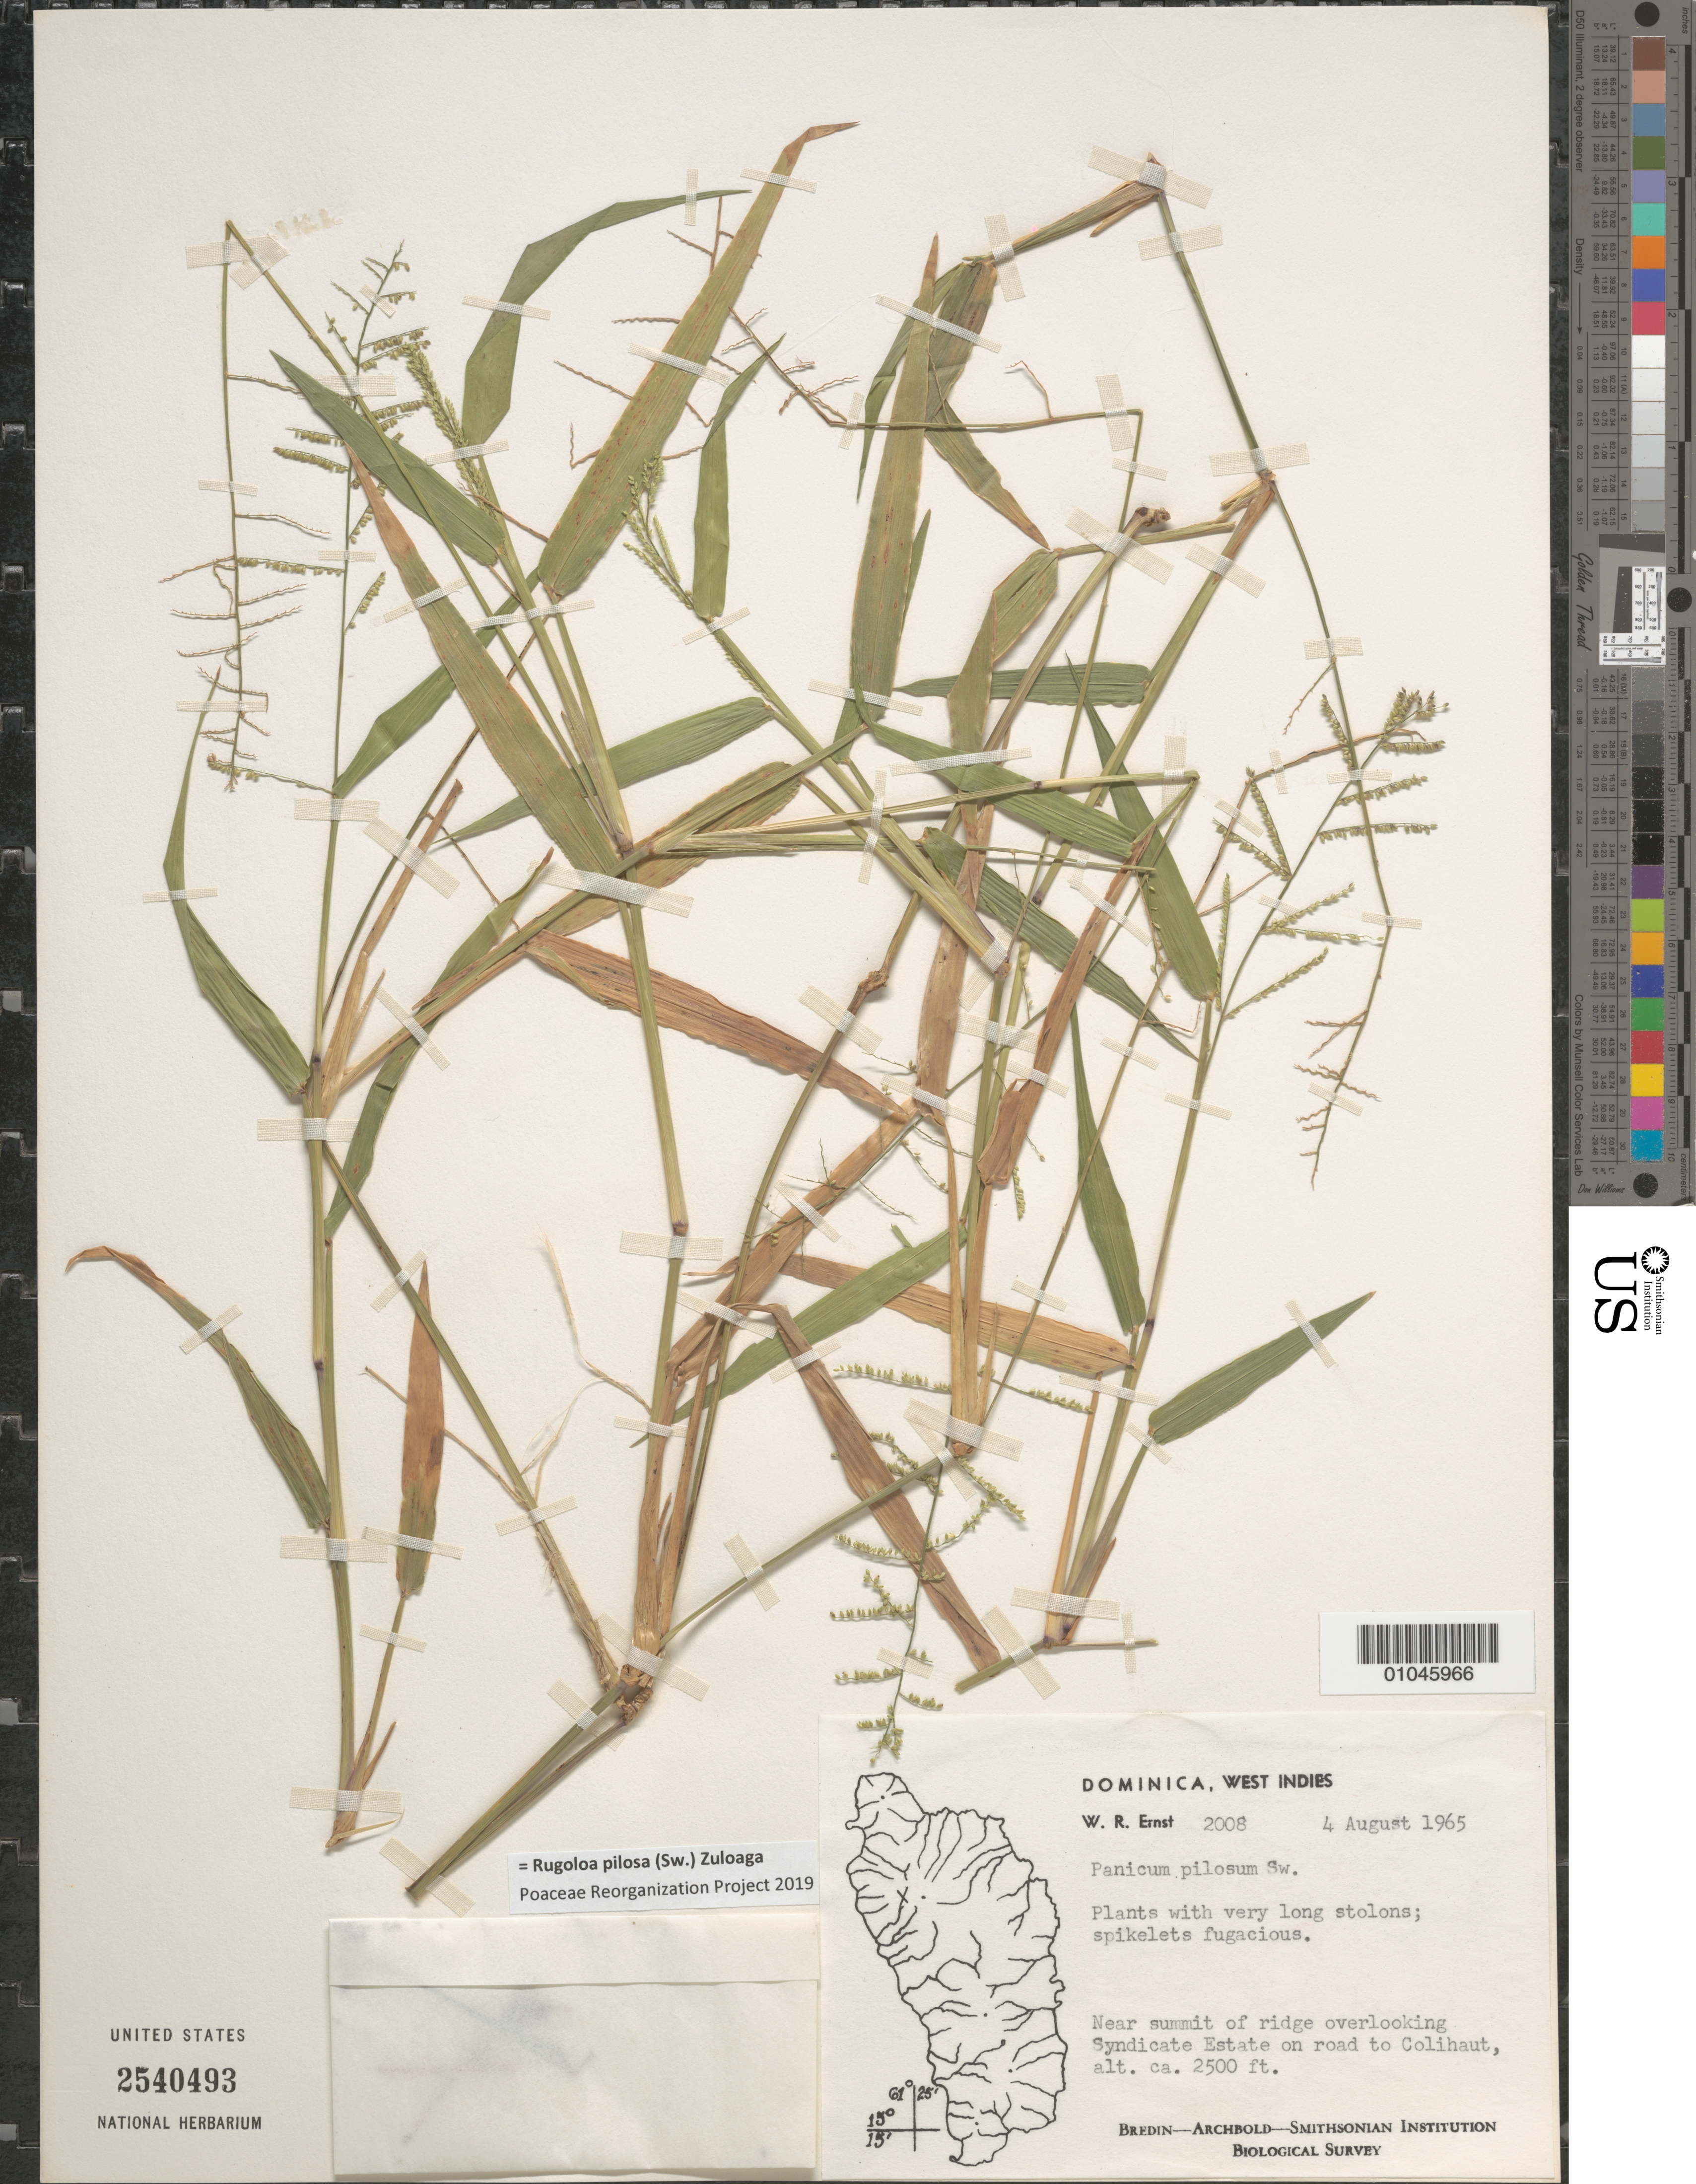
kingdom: Plantae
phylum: Tracheophyta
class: Liliopsida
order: Poales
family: Poaceae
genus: Panicum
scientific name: Panicum pilosum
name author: Sw.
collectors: W. R. Ernst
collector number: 2008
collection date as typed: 04 Aug 1965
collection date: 1965-08-04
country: Dominica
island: Dominica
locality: Near summit of ridge overlooking Syndicate Estate on road to Colihaut.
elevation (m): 762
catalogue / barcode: US 2540493